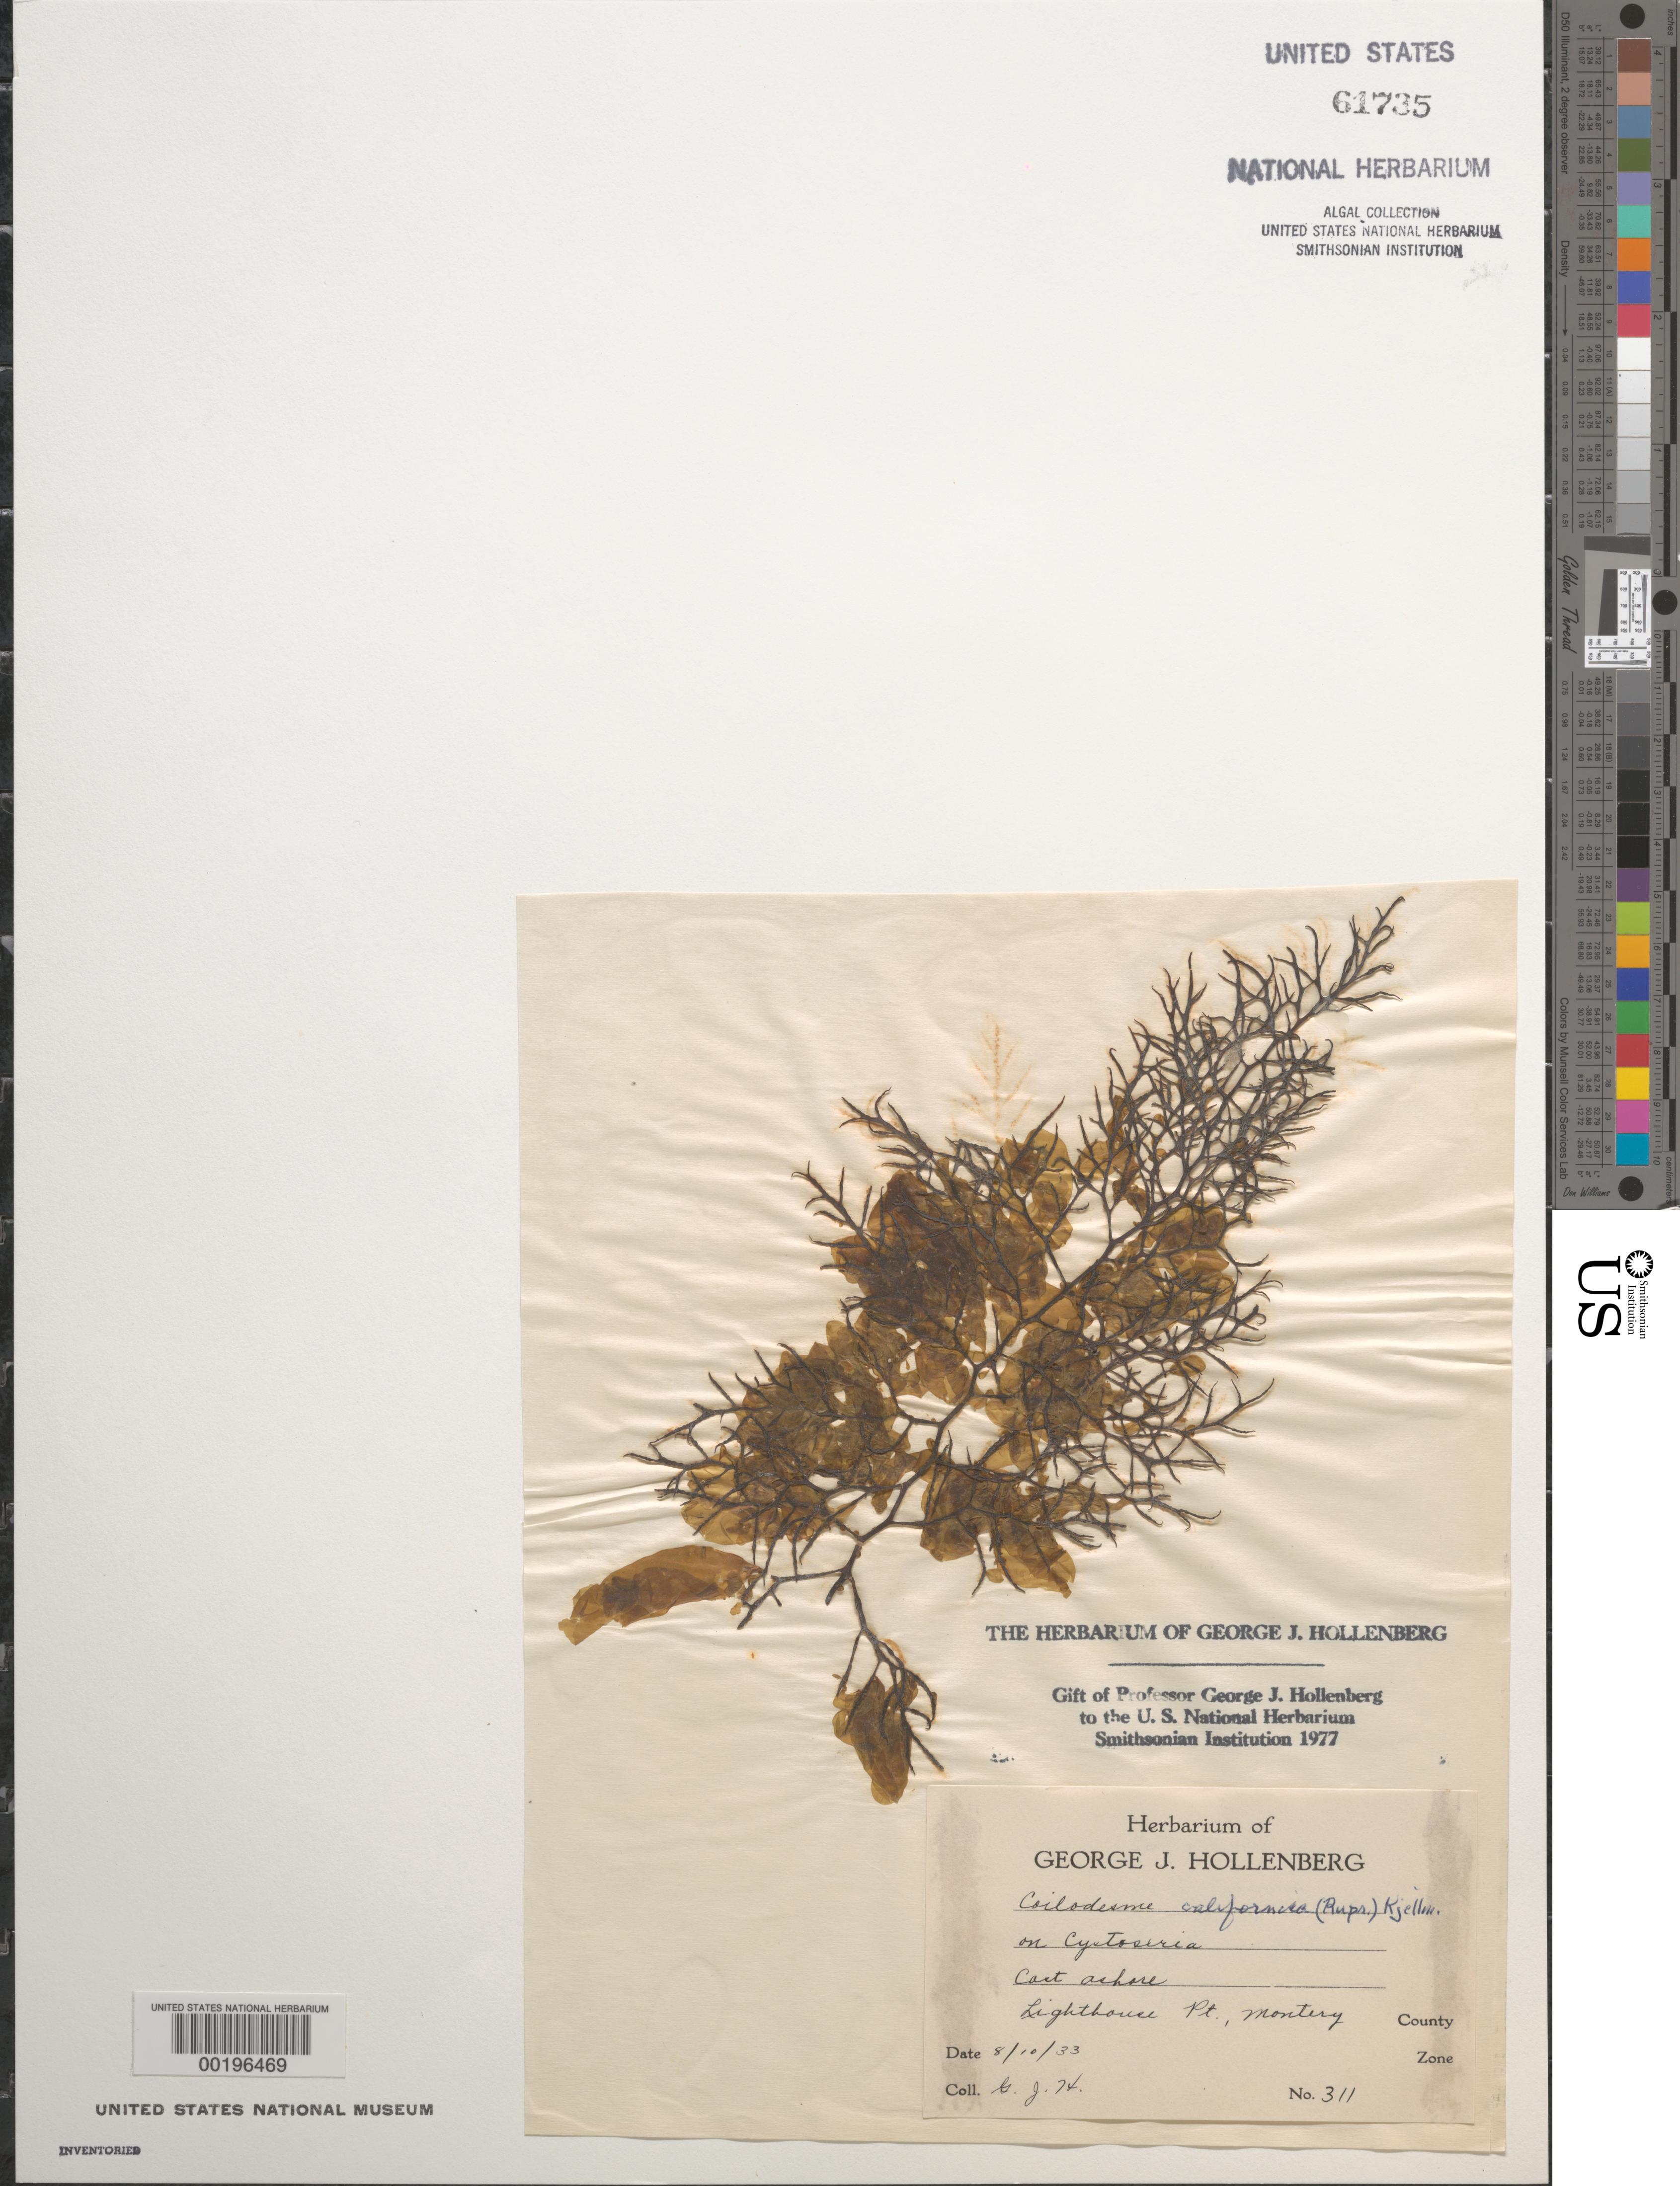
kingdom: Chromista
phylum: Ochrophyta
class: Phaeophyceae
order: Ectocarpales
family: Chordariaceae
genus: Coilodesme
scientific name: Coilodesme californica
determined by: Hollenberg, George J.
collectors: G. Hollenberg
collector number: GJH 311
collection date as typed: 10 Aug 1933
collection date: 1933-08-10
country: United States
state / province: California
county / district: Monterey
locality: Lighthouse Point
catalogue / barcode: US 61735